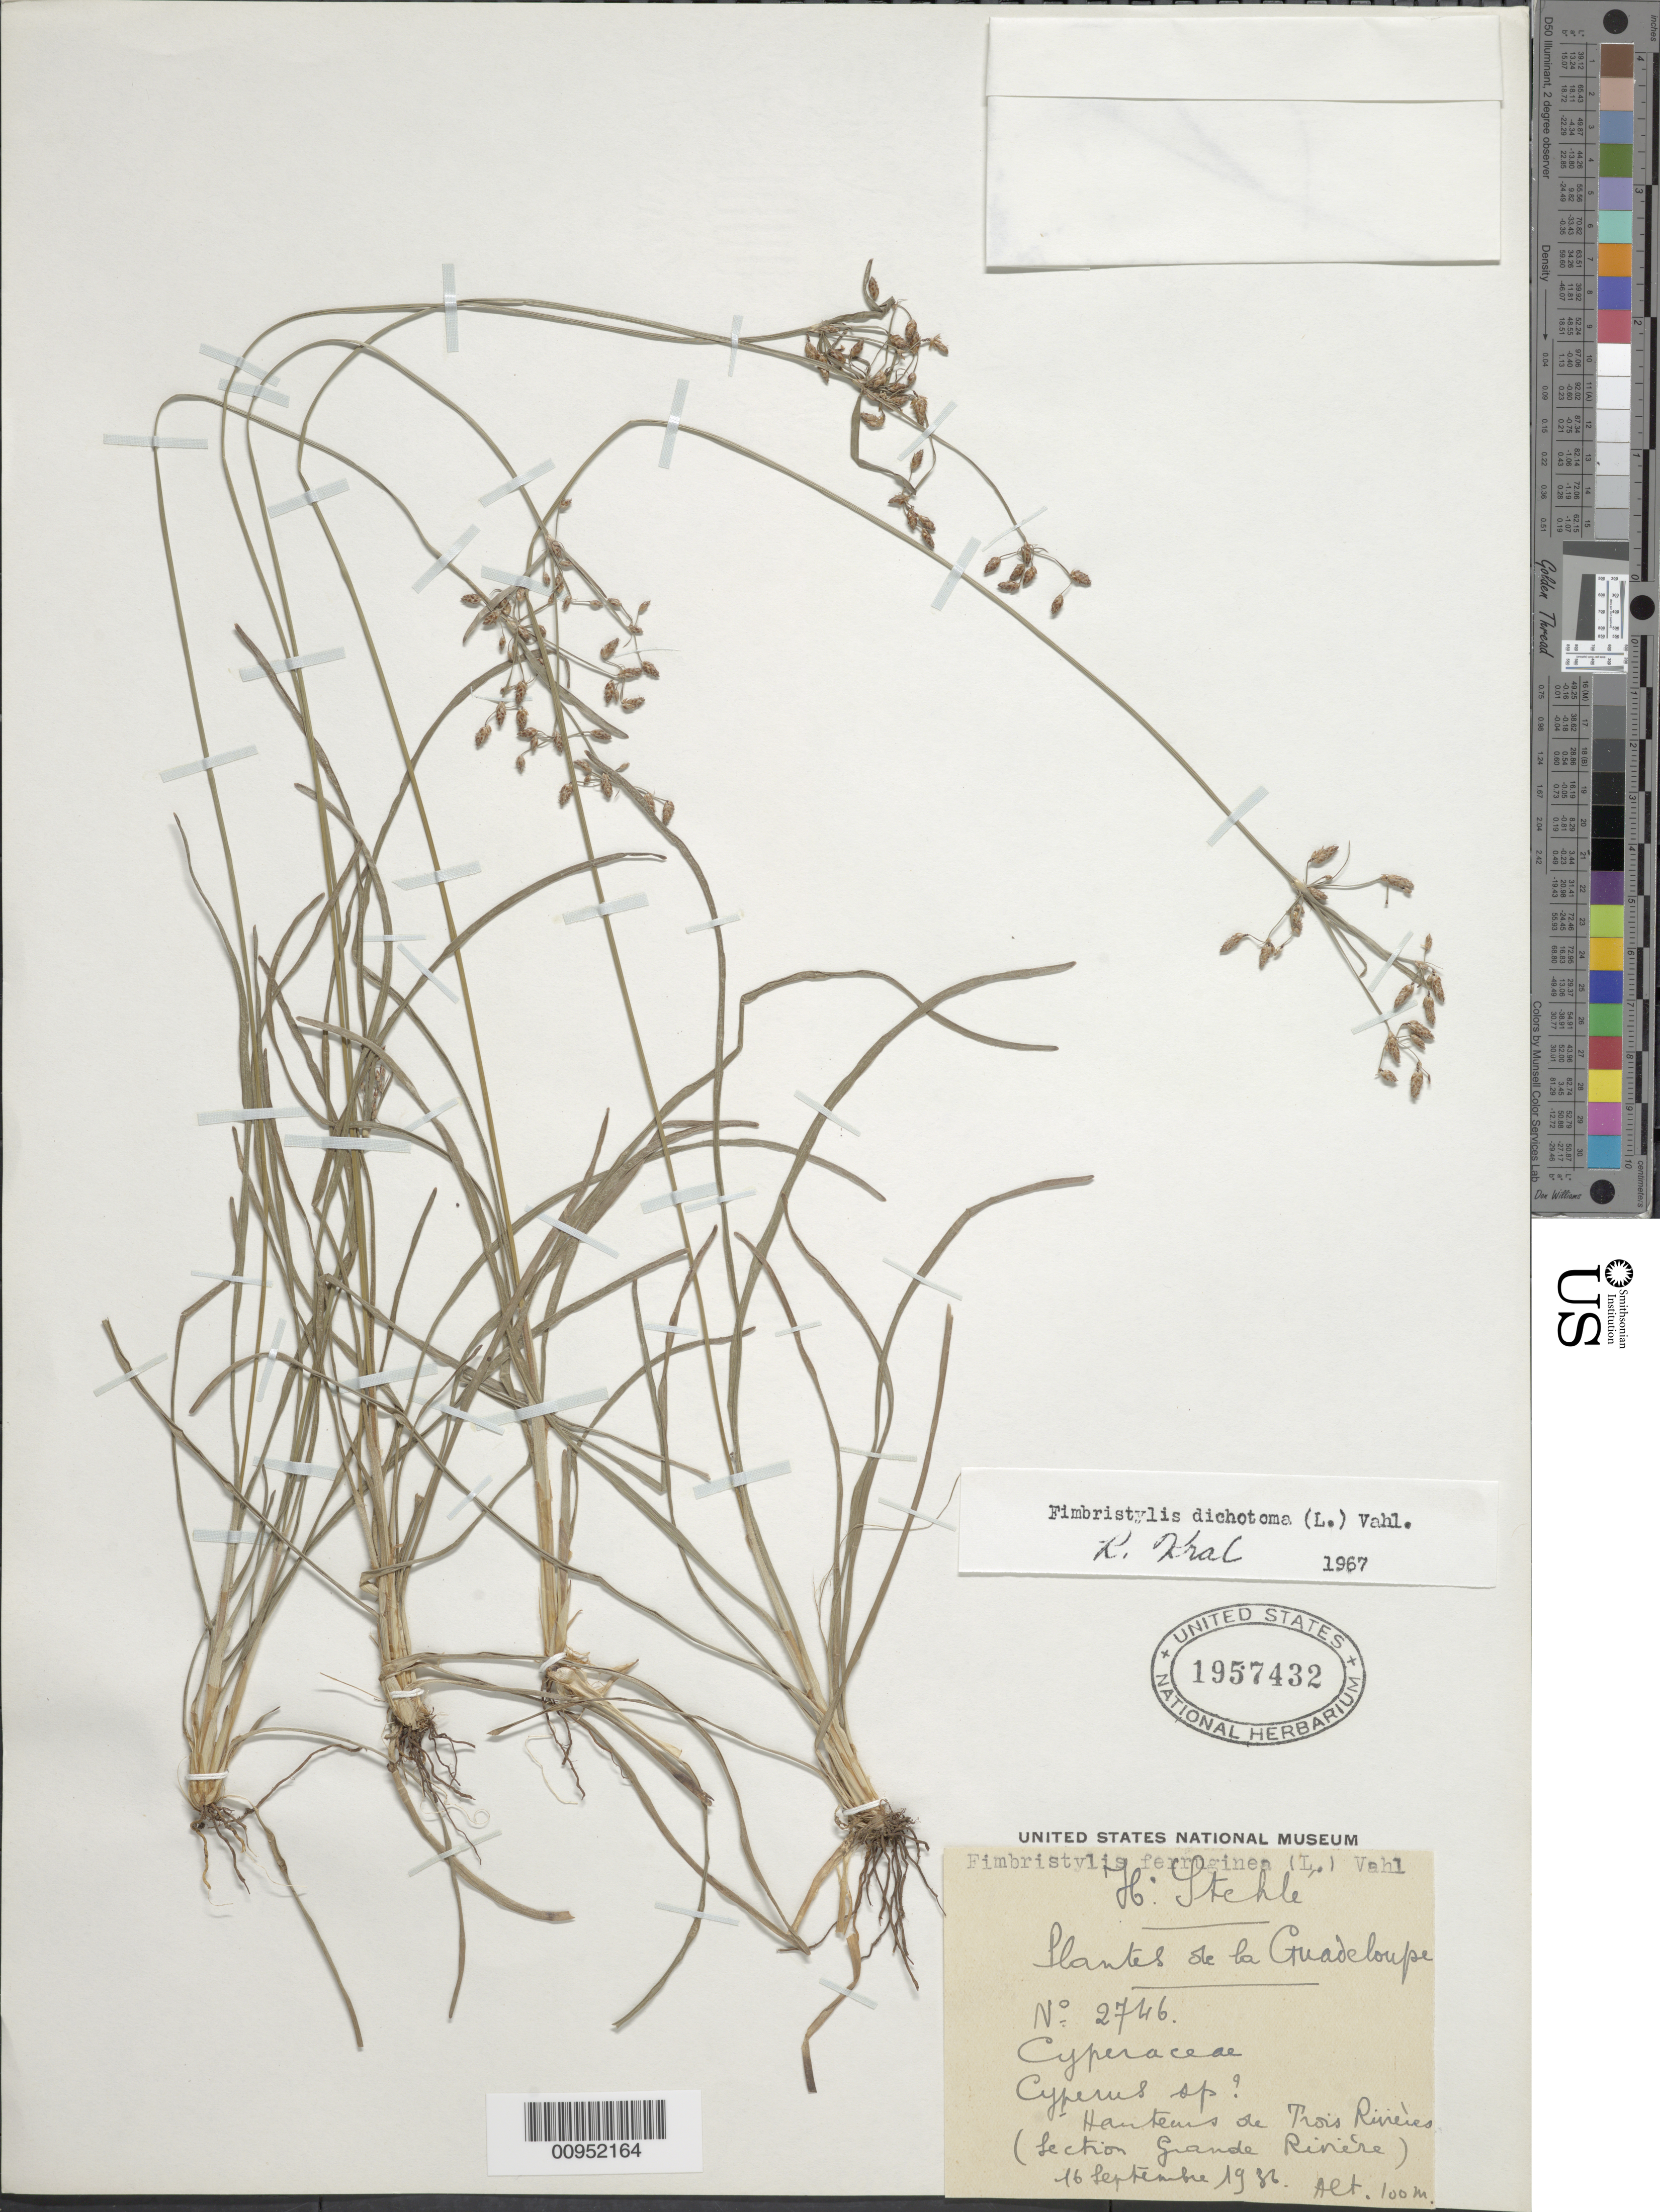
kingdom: Plantae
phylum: Tracheophyta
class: Liliopsida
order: Poales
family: Cyperaceae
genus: Fimbristylis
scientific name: Fimbristylis dichotoma subsp. dichotoma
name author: (L.) Vahl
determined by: Kral, Robert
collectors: H. Stehlé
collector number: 2746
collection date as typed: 16 Sep 1936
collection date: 1936-09-16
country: Guadeloupe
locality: Hauteurs de Trois Rivière (Section Grand Rivière)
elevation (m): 100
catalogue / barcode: US 1957432